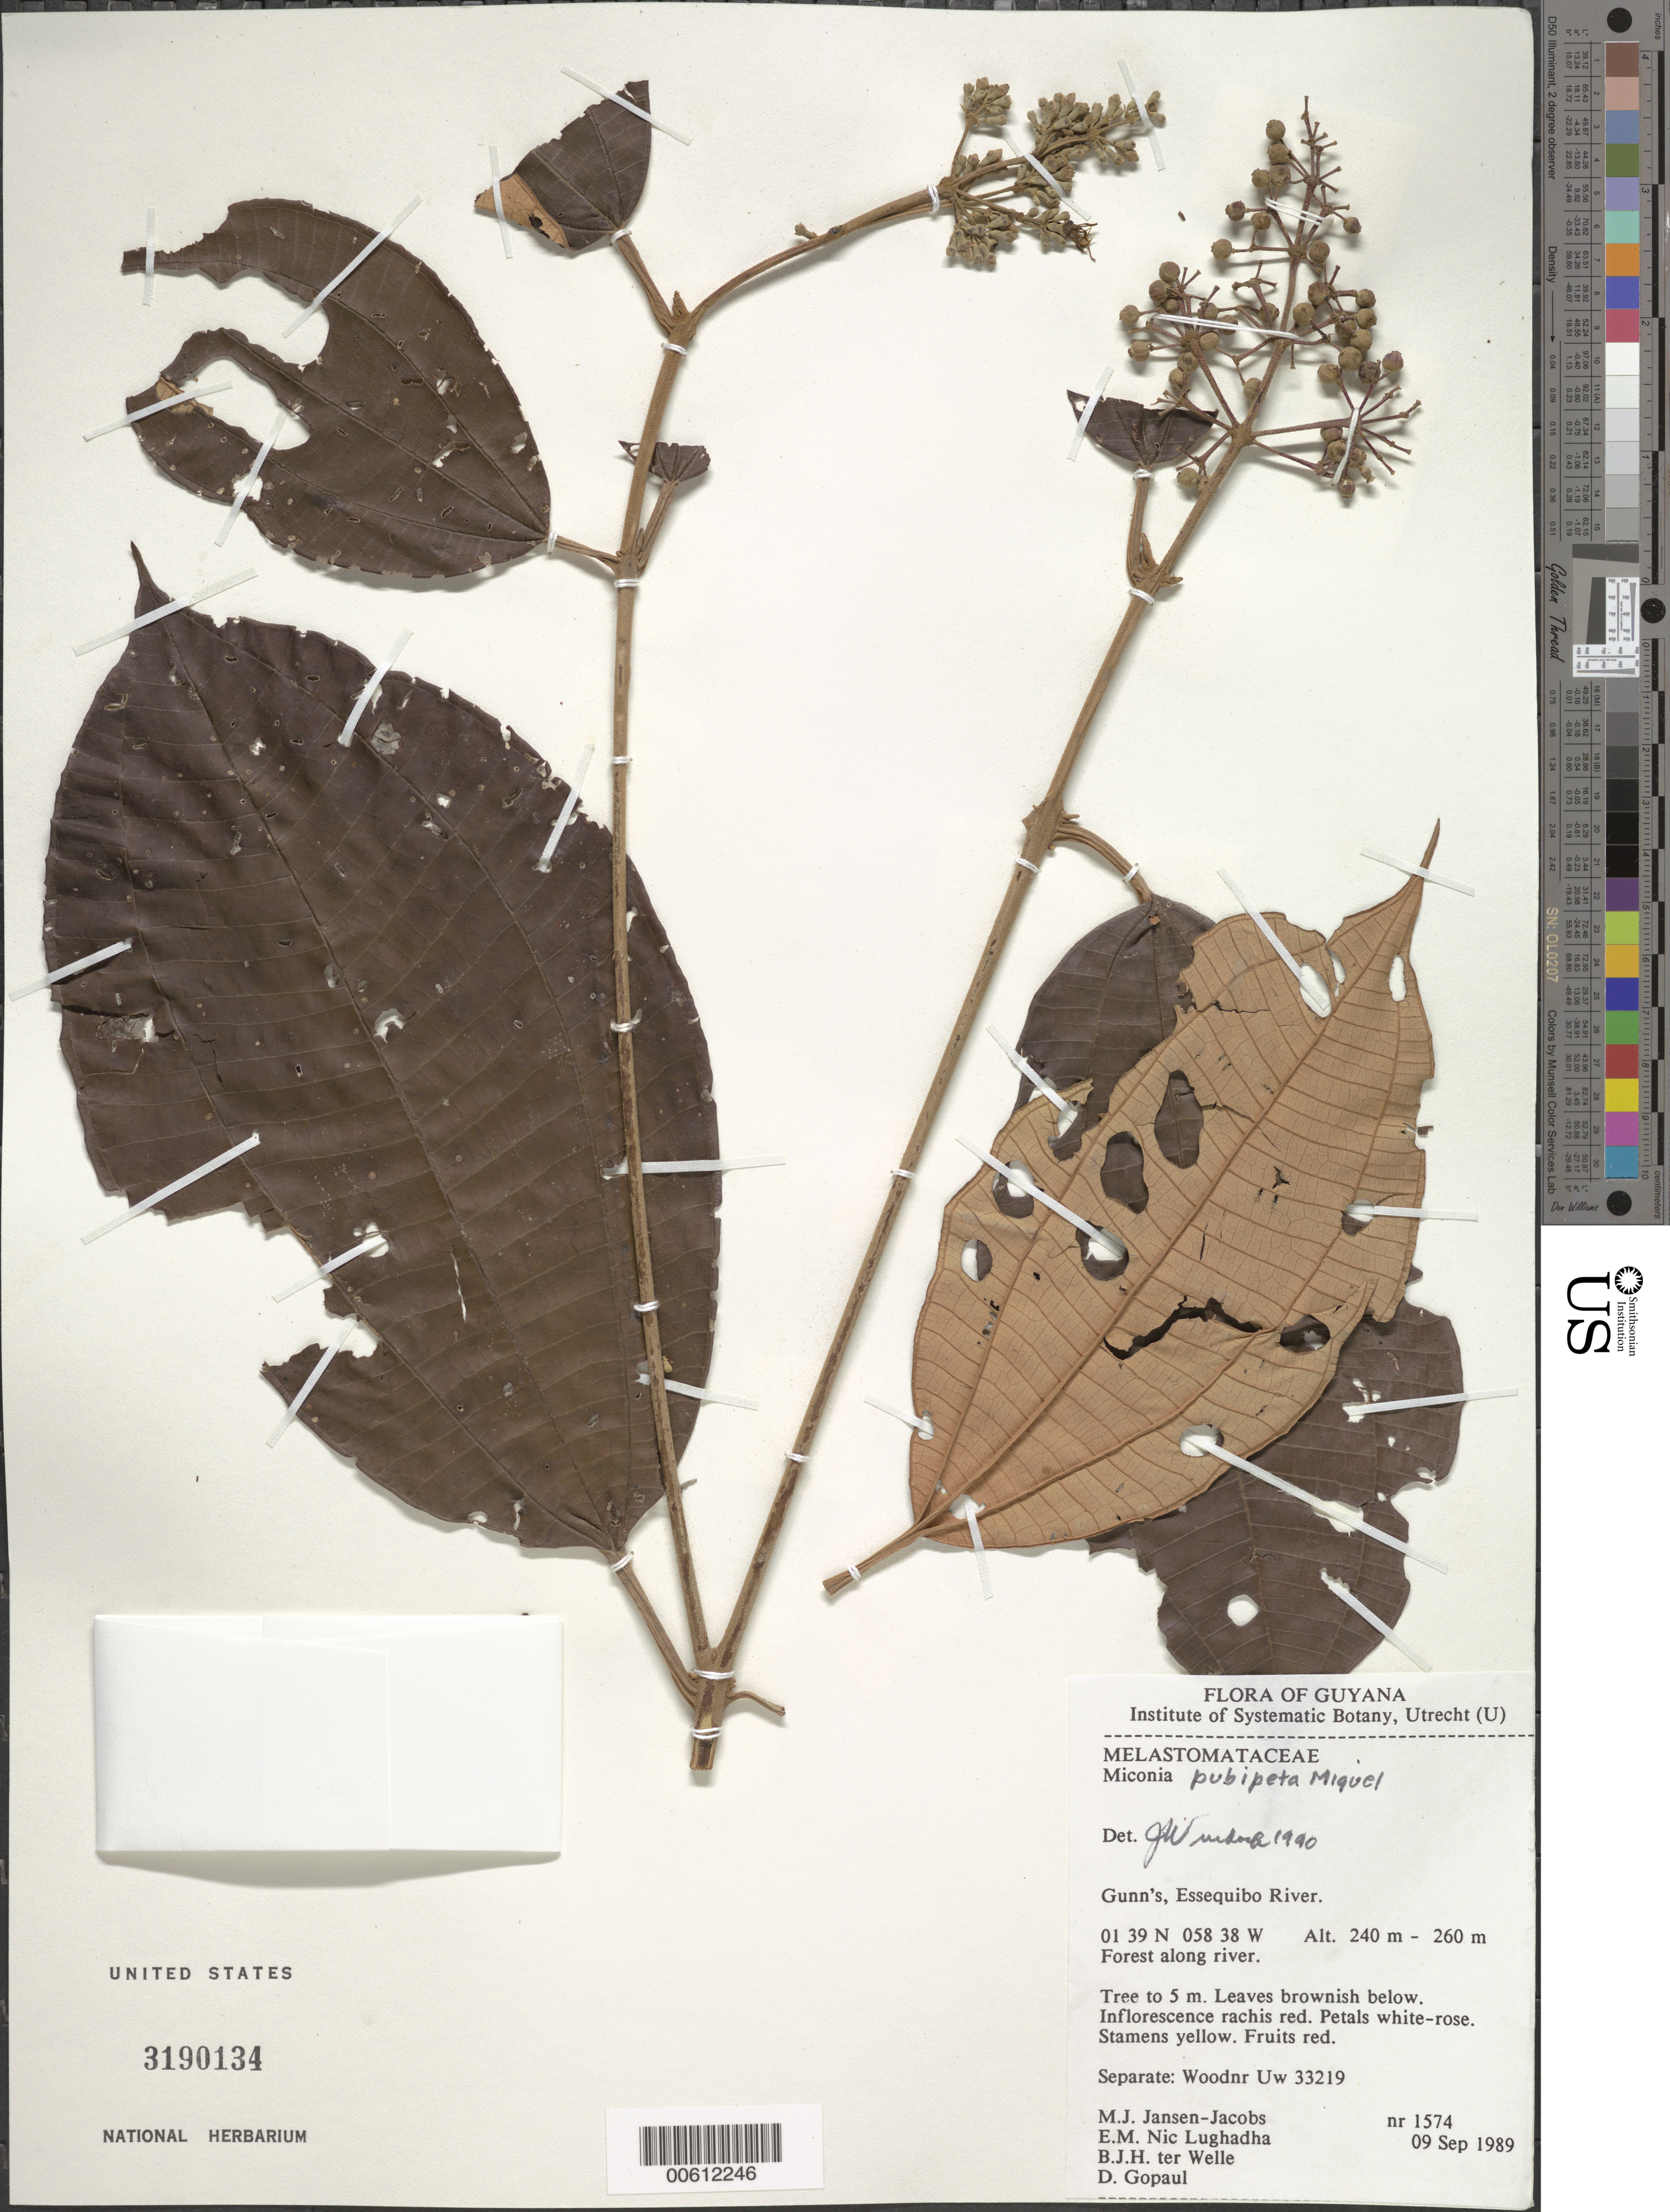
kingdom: Plantae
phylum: Tracheophyta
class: Magnoliopsida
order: Myrtales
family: Melastomataceae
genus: Miconia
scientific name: Miconia pubipetala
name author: Miq.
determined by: Wurdack, John J., (US), US (UNITED STATES)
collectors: M. J. Jansen-Jacobs, E. Nic Lughadha, B. Welle & D. Gopaul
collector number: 1574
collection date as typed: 9-Sep-89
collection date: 1989-09-09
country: Guyana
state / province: U. Takutu-U. Essequibo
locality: Gunn's, Essequibo River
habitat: Forest along river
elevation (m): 240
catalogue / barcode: US 3190134